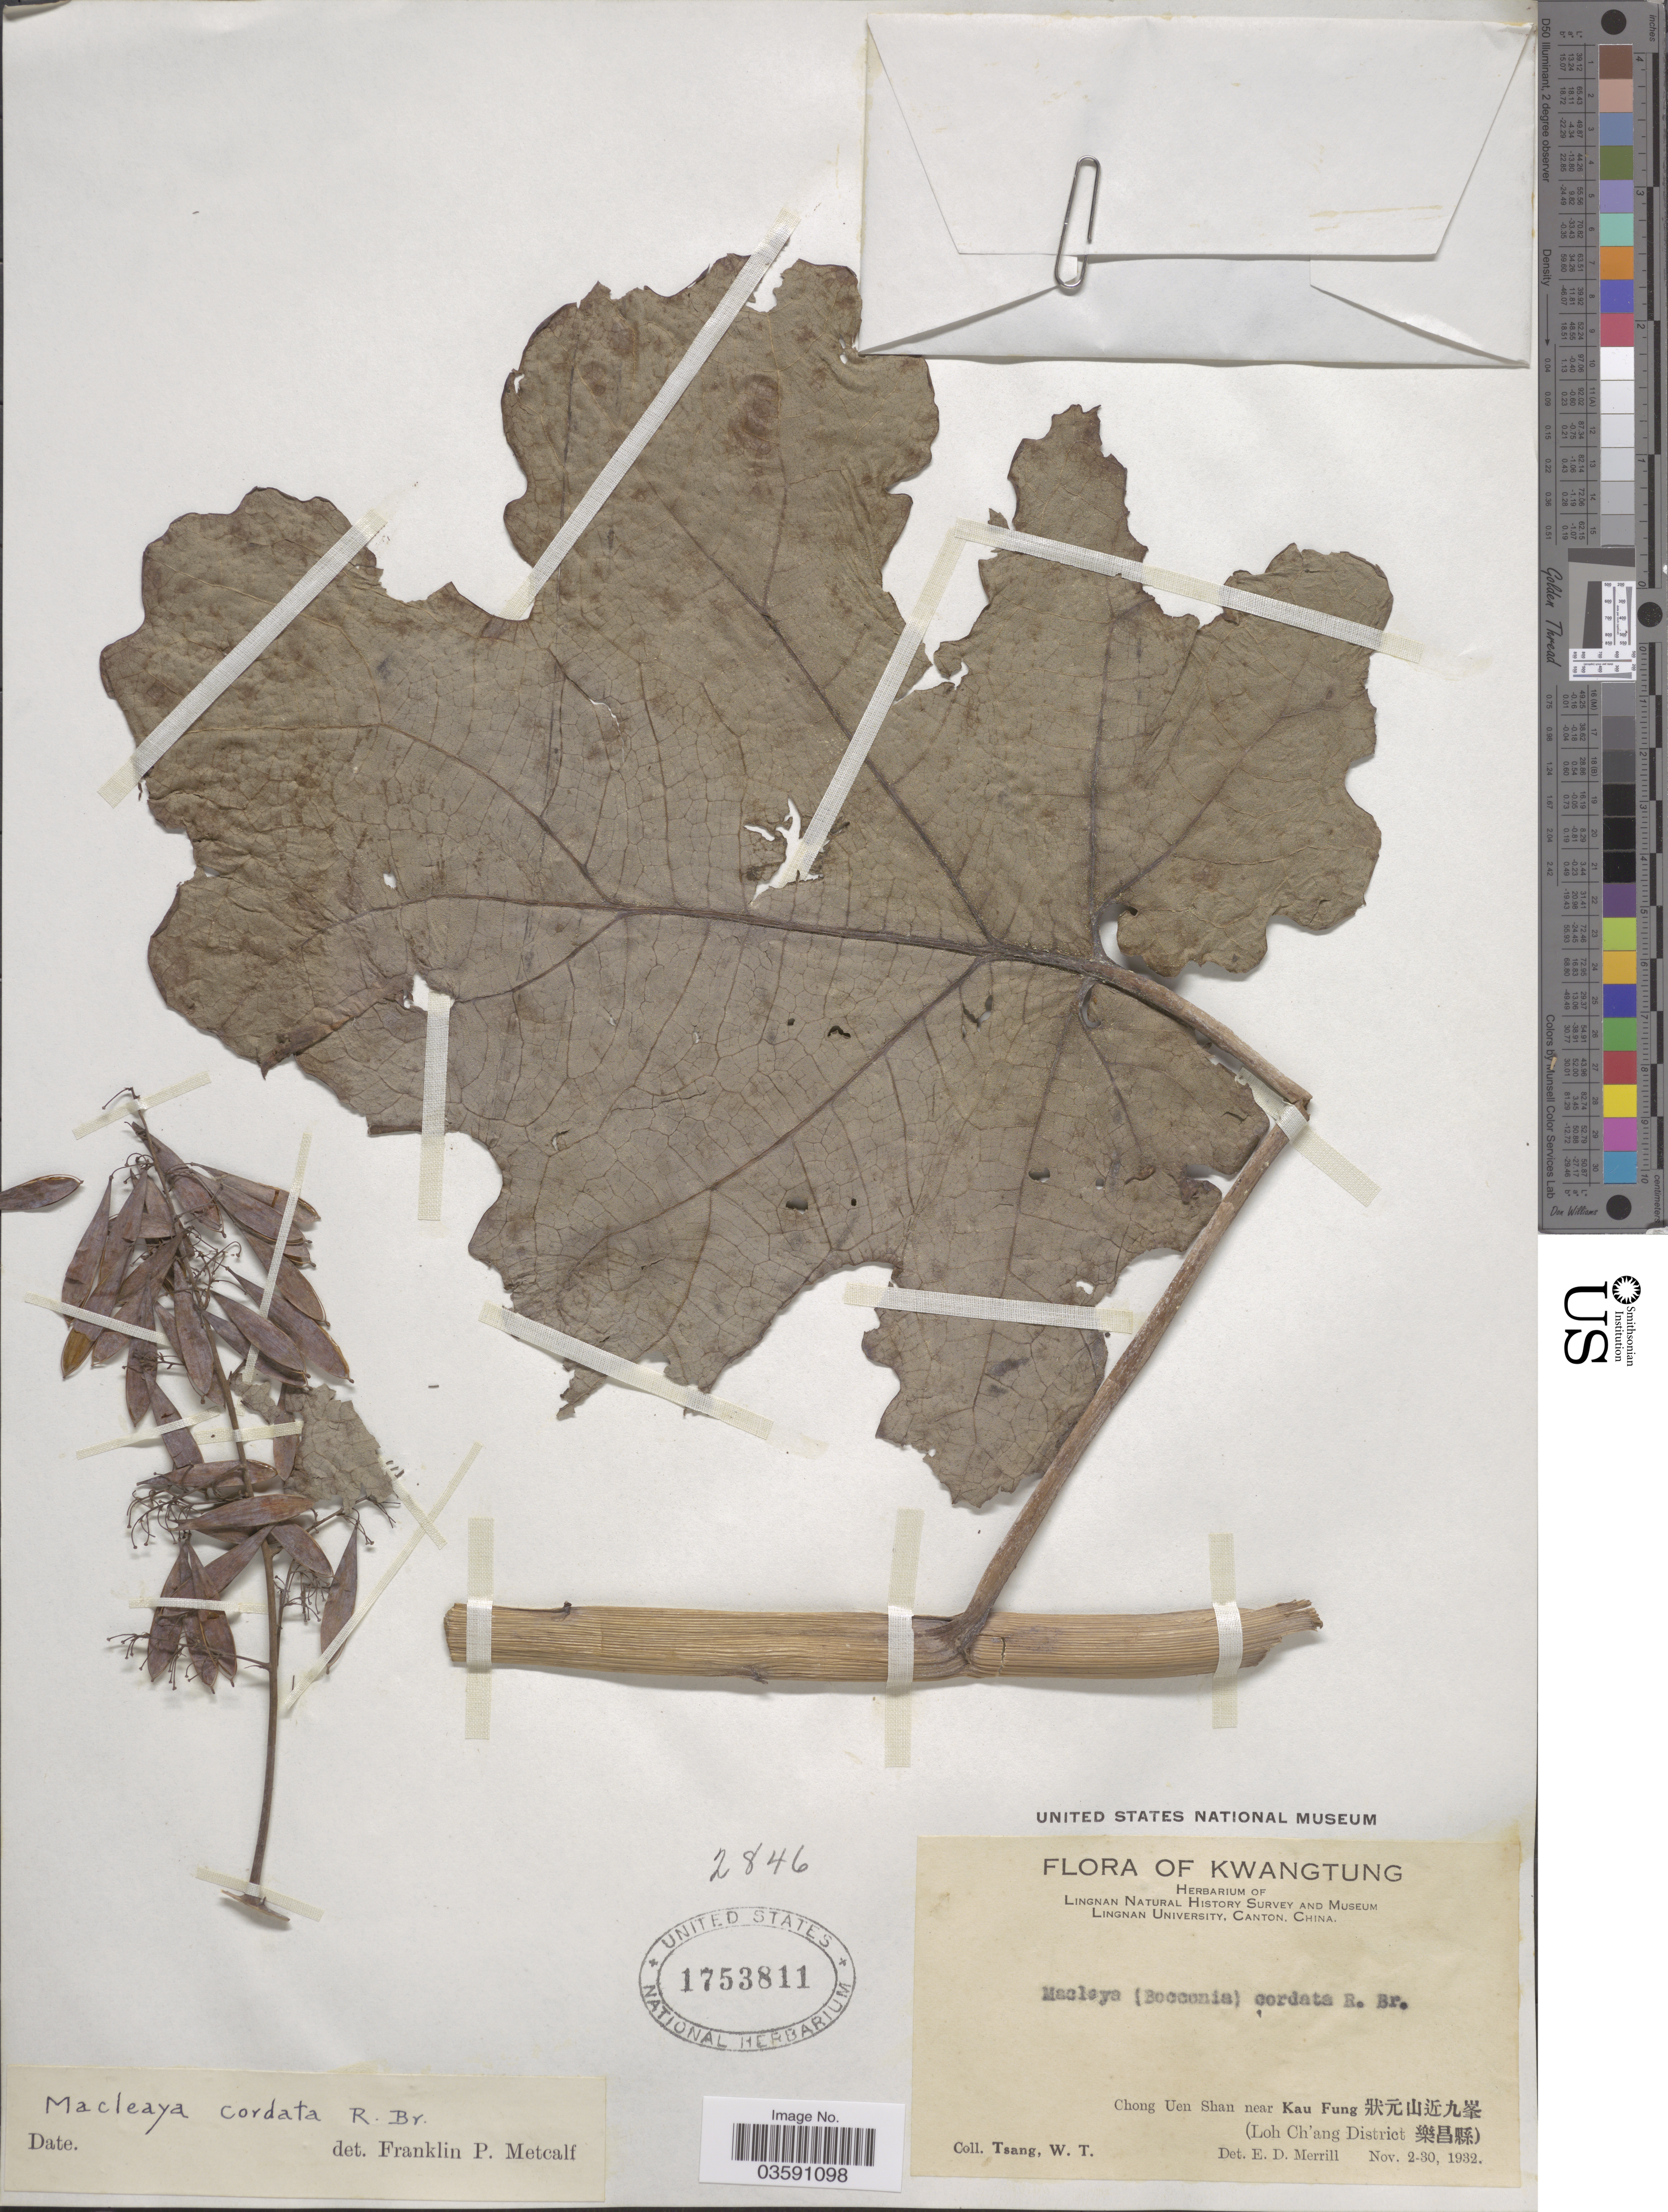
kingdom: Plantae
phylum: Tracheophyta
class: Magnoliopsida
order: Ranunculales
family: Papaveraceae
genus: Macleaya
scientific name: Macleaya cordata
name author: (Willd.) R. Br.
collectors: W. T. Tsang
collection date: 1932-11-02/1932-11-30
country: China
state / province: Guangdong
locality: Kwatung.Chong Uen Shan near Kau Fung (Loh Ch'ang District).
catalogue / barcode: US 1753811